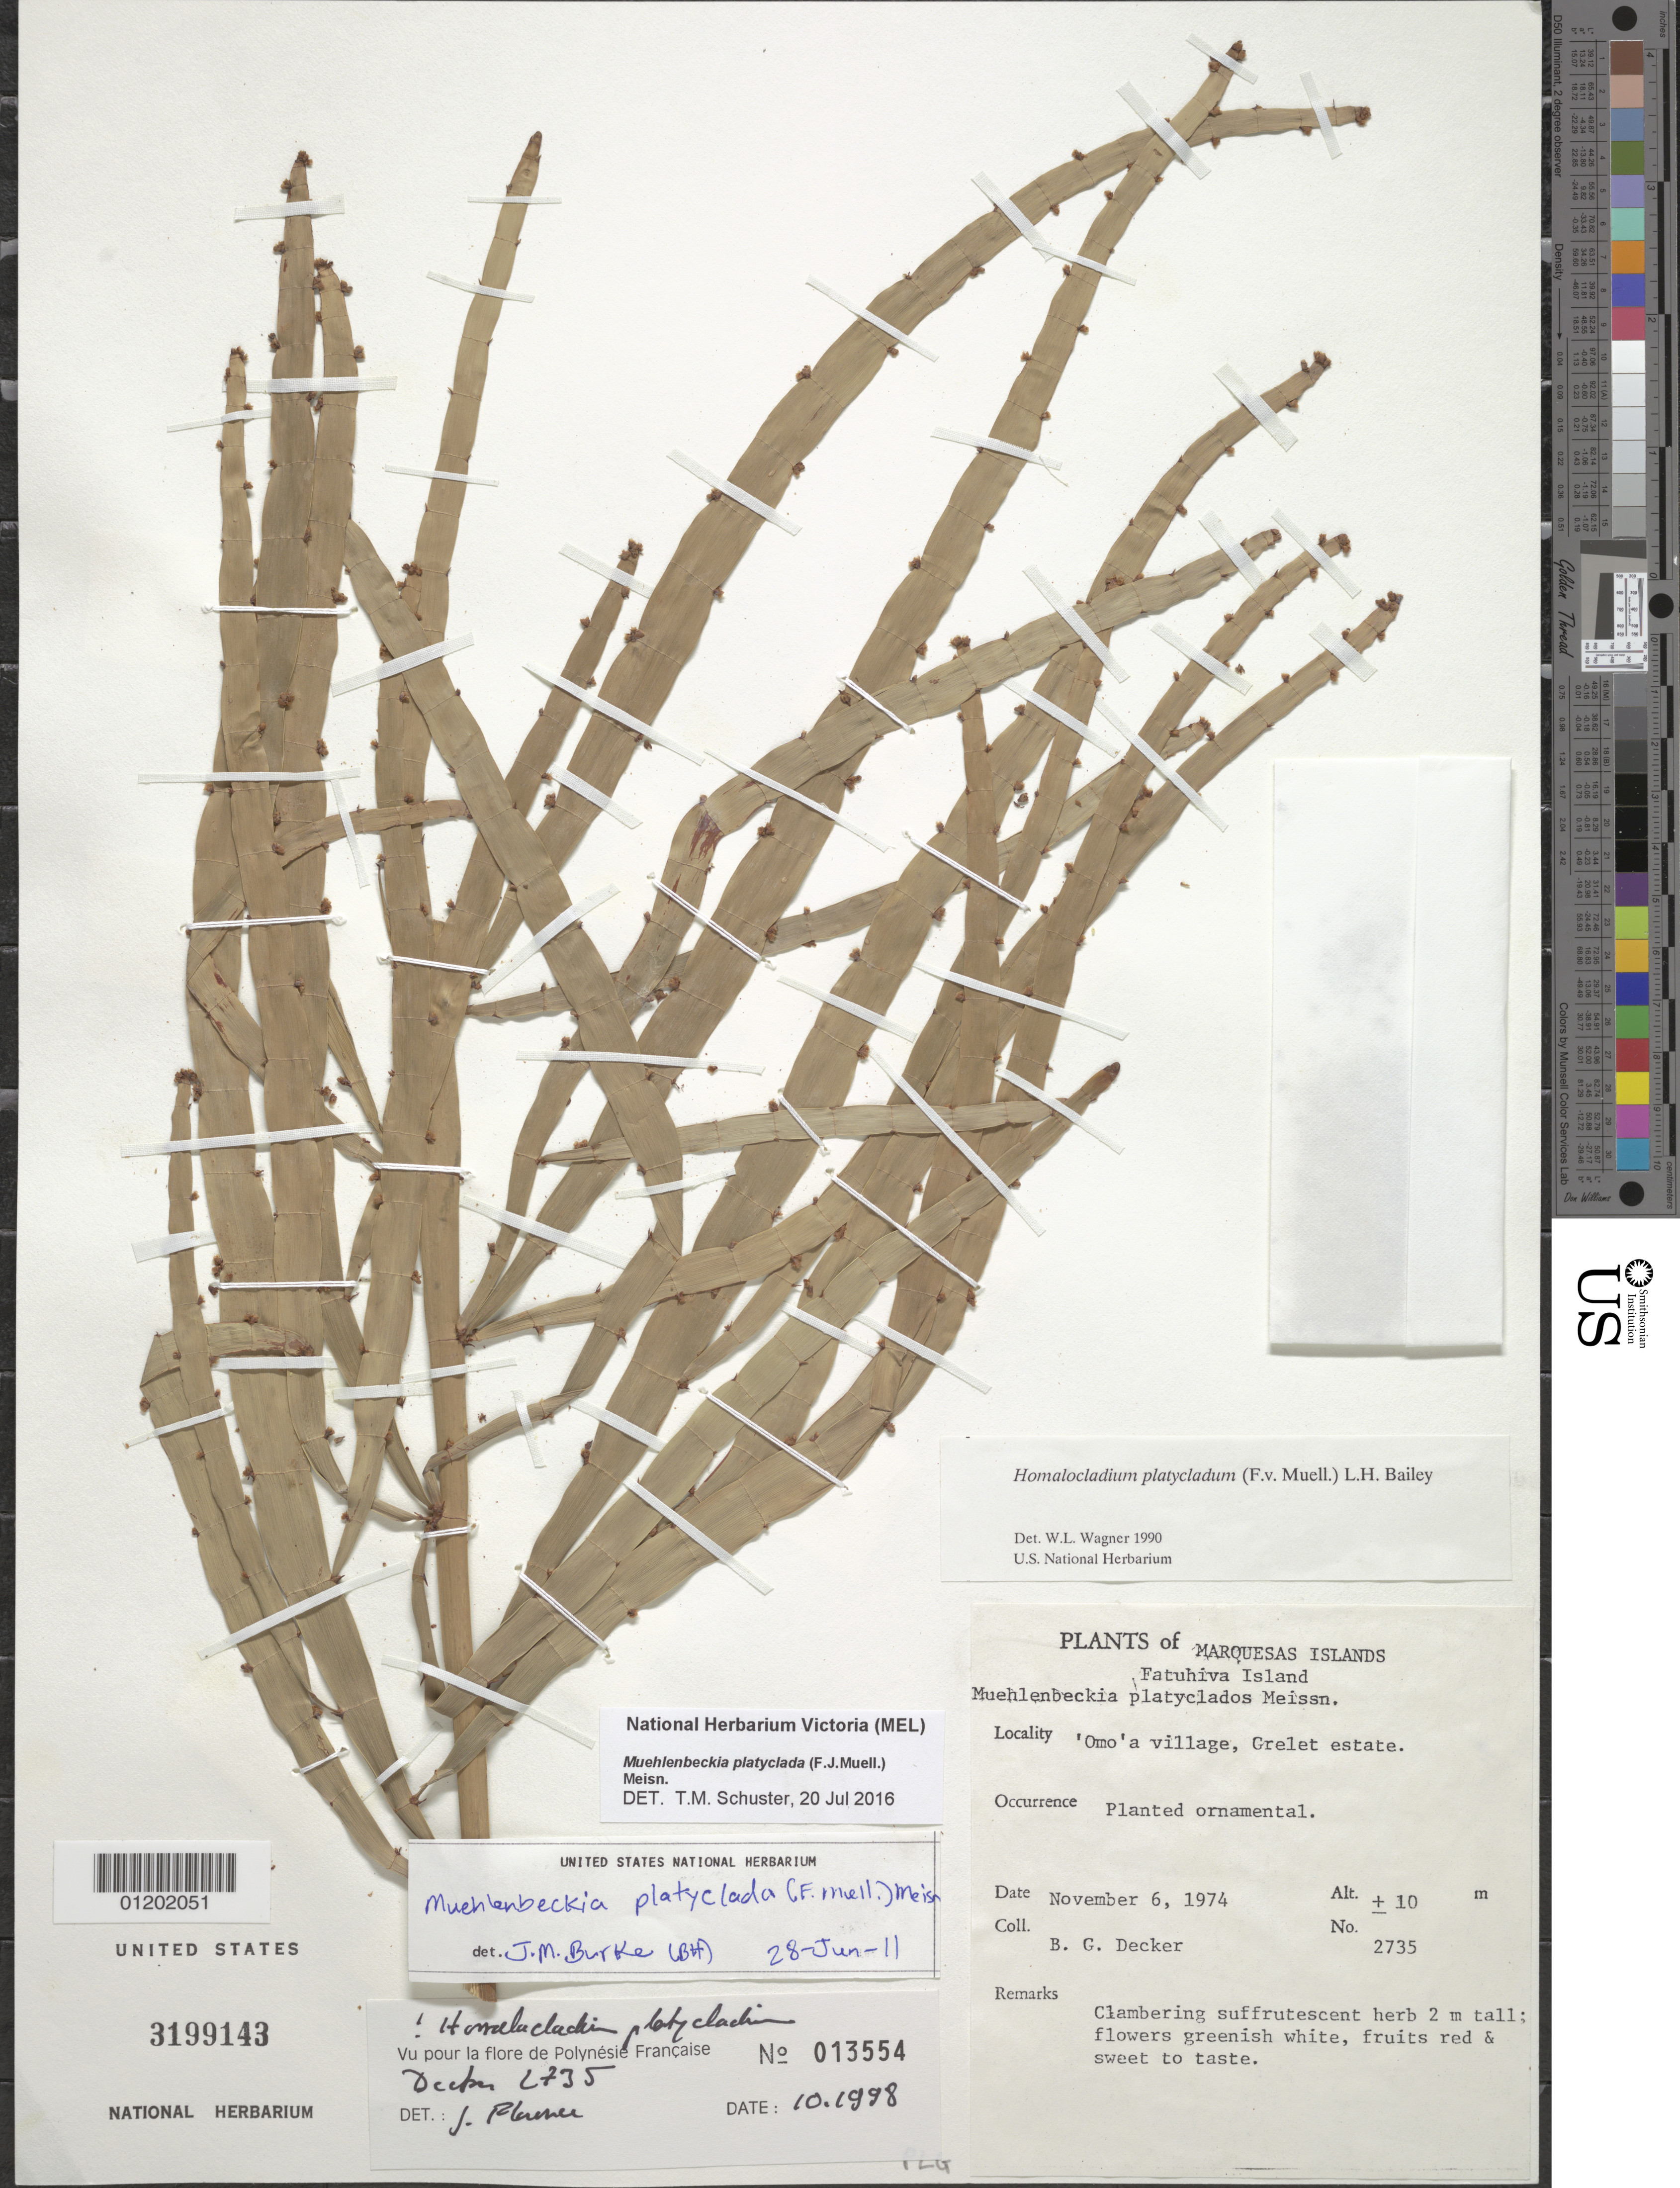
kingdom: Plantae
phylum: Tracheophyta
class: Magnoliopsida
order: Caryophyllales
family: Polygonaceae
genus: Muehlenbeckia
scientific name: Muehlenbeckia platyclada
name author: (F. Muell.) Meisn.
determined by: Schuster, T. M.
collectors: B. G. Decker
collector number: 2735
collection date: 1974-11-06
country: French Polynesia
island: Fatu Hiva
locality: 'Omo'a village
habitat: Planted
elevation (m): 10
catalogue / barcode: US 3199143